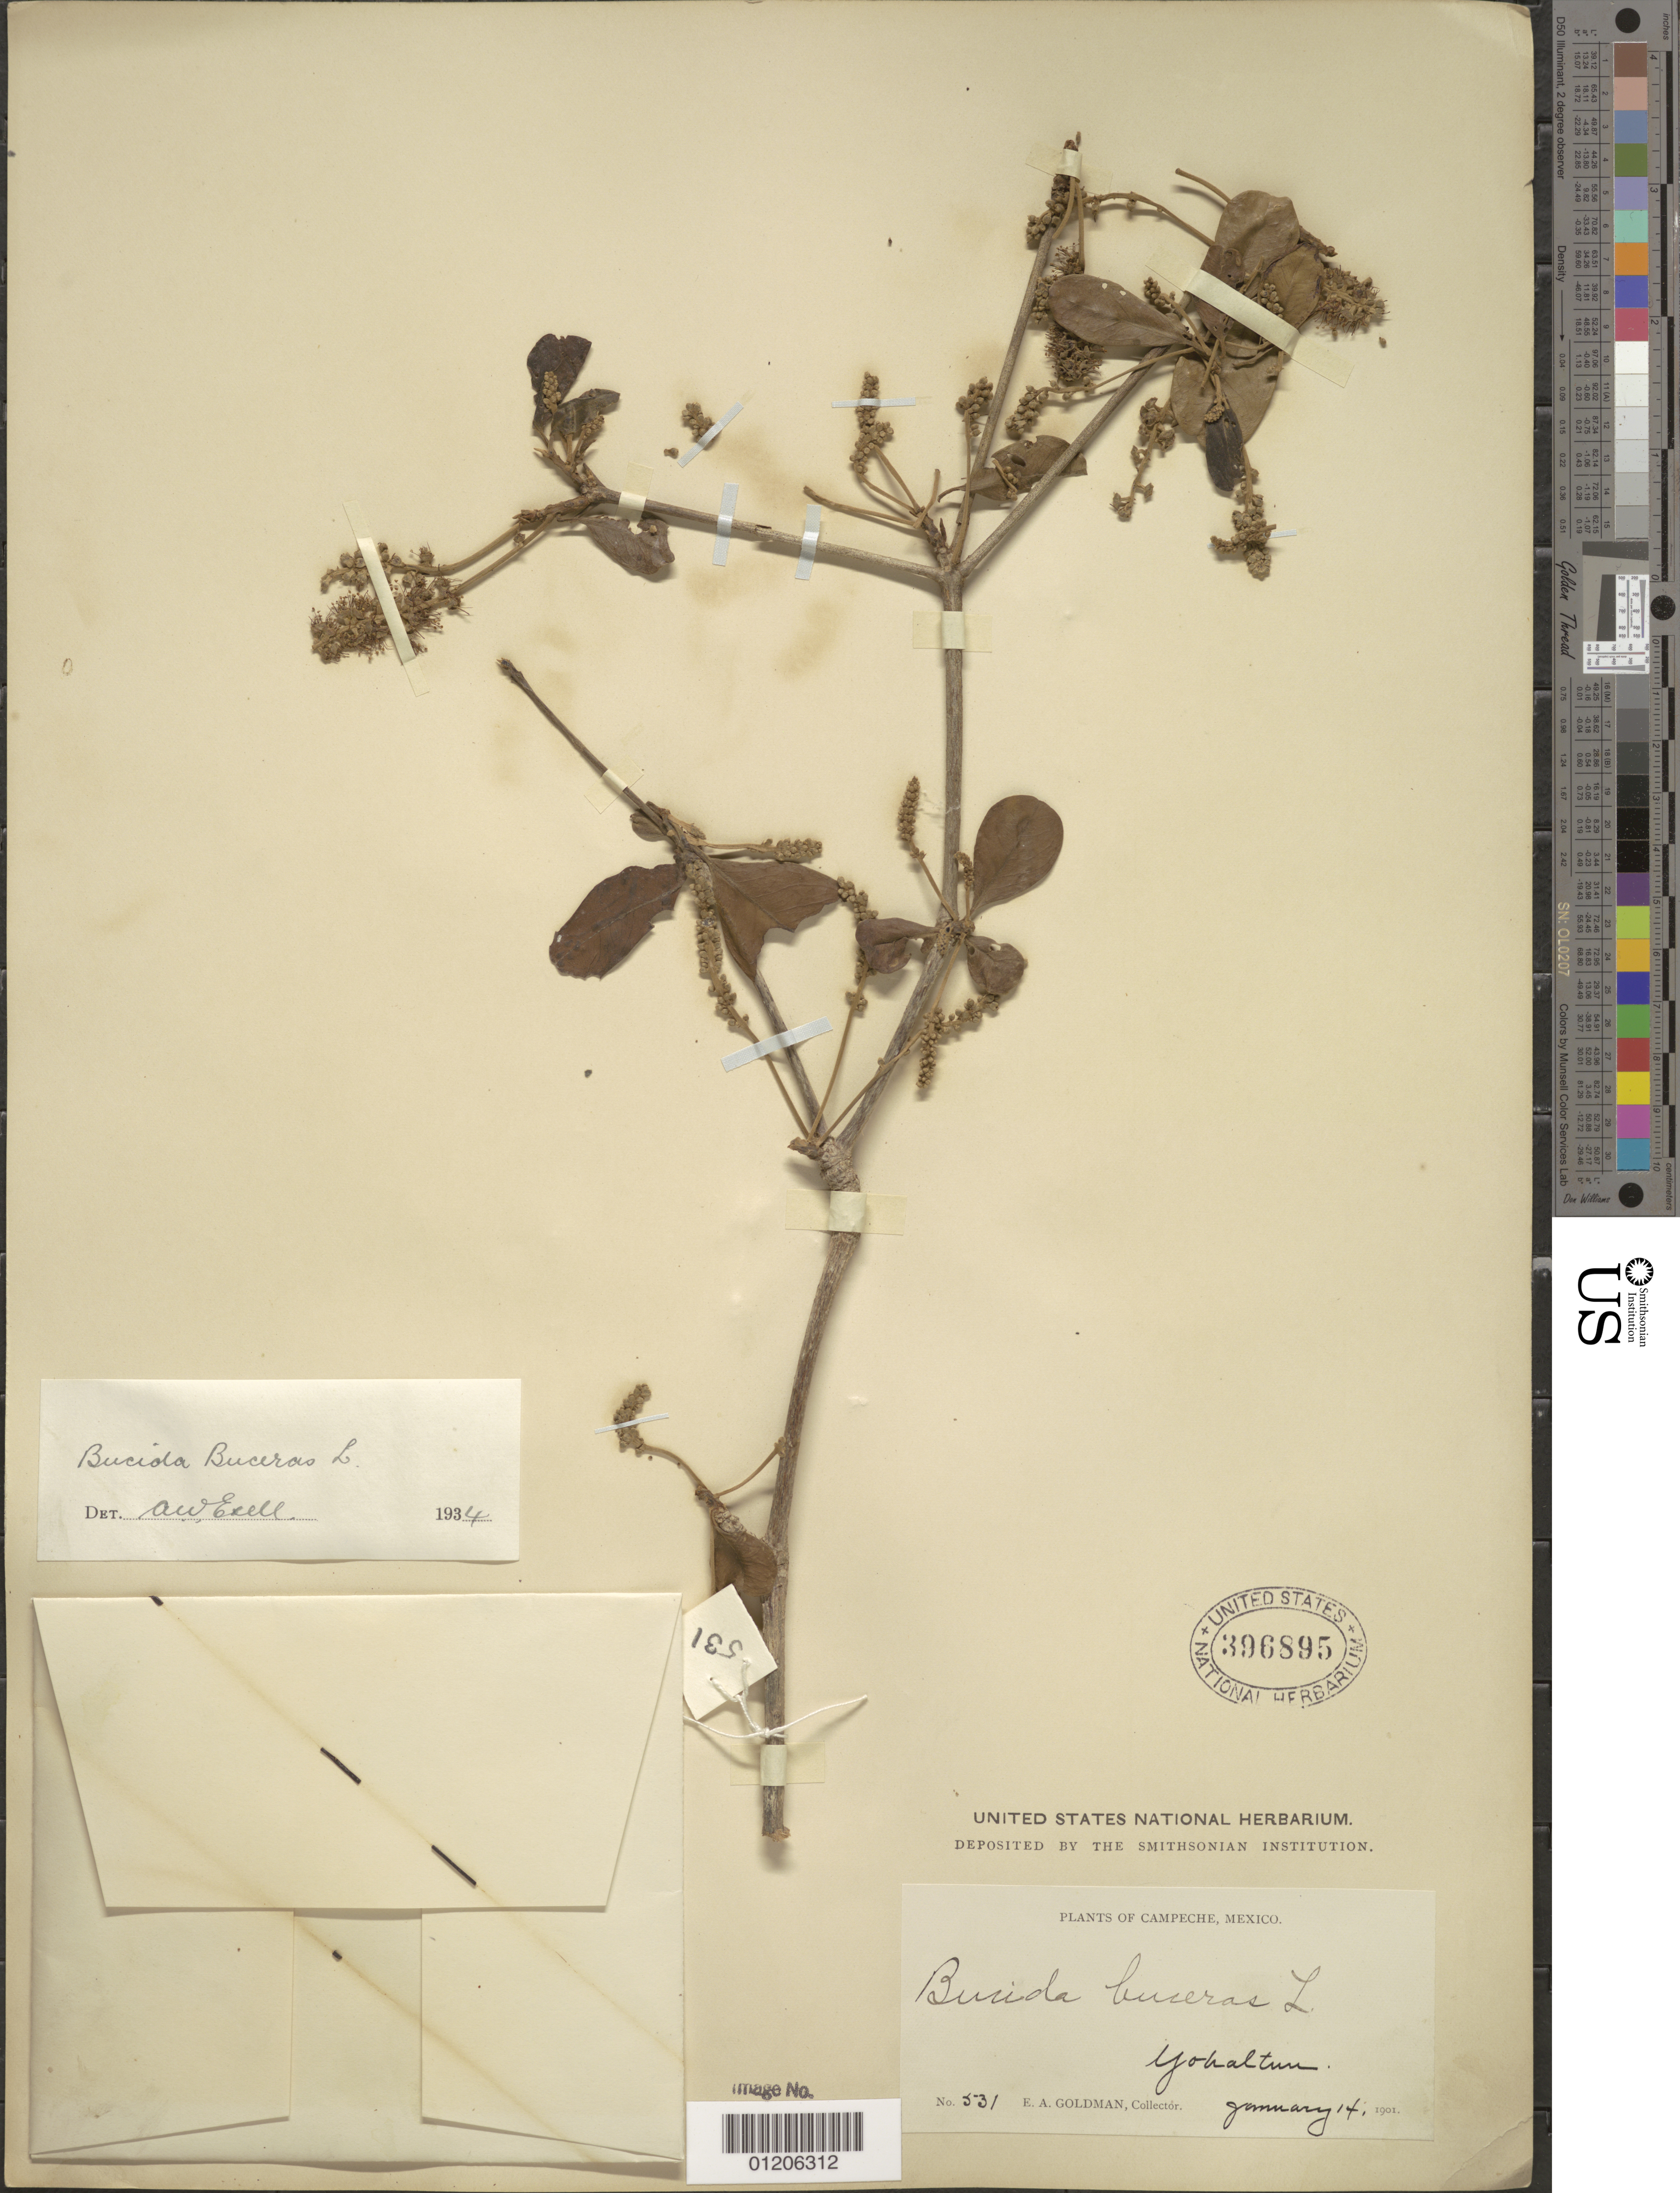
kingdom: Plantae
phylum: Tracheophyta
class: Magnoliopsida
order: Myrtales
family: Combretaceae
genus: Terminalia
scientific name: Terminalia buceras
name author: (L.) C. Wright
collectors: E. A. Goldman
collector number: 531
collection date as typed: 14 Jan 1901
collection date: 1901-01-14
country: Mexico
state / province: Campeche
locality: Yohaltum.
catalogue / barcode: US 396895